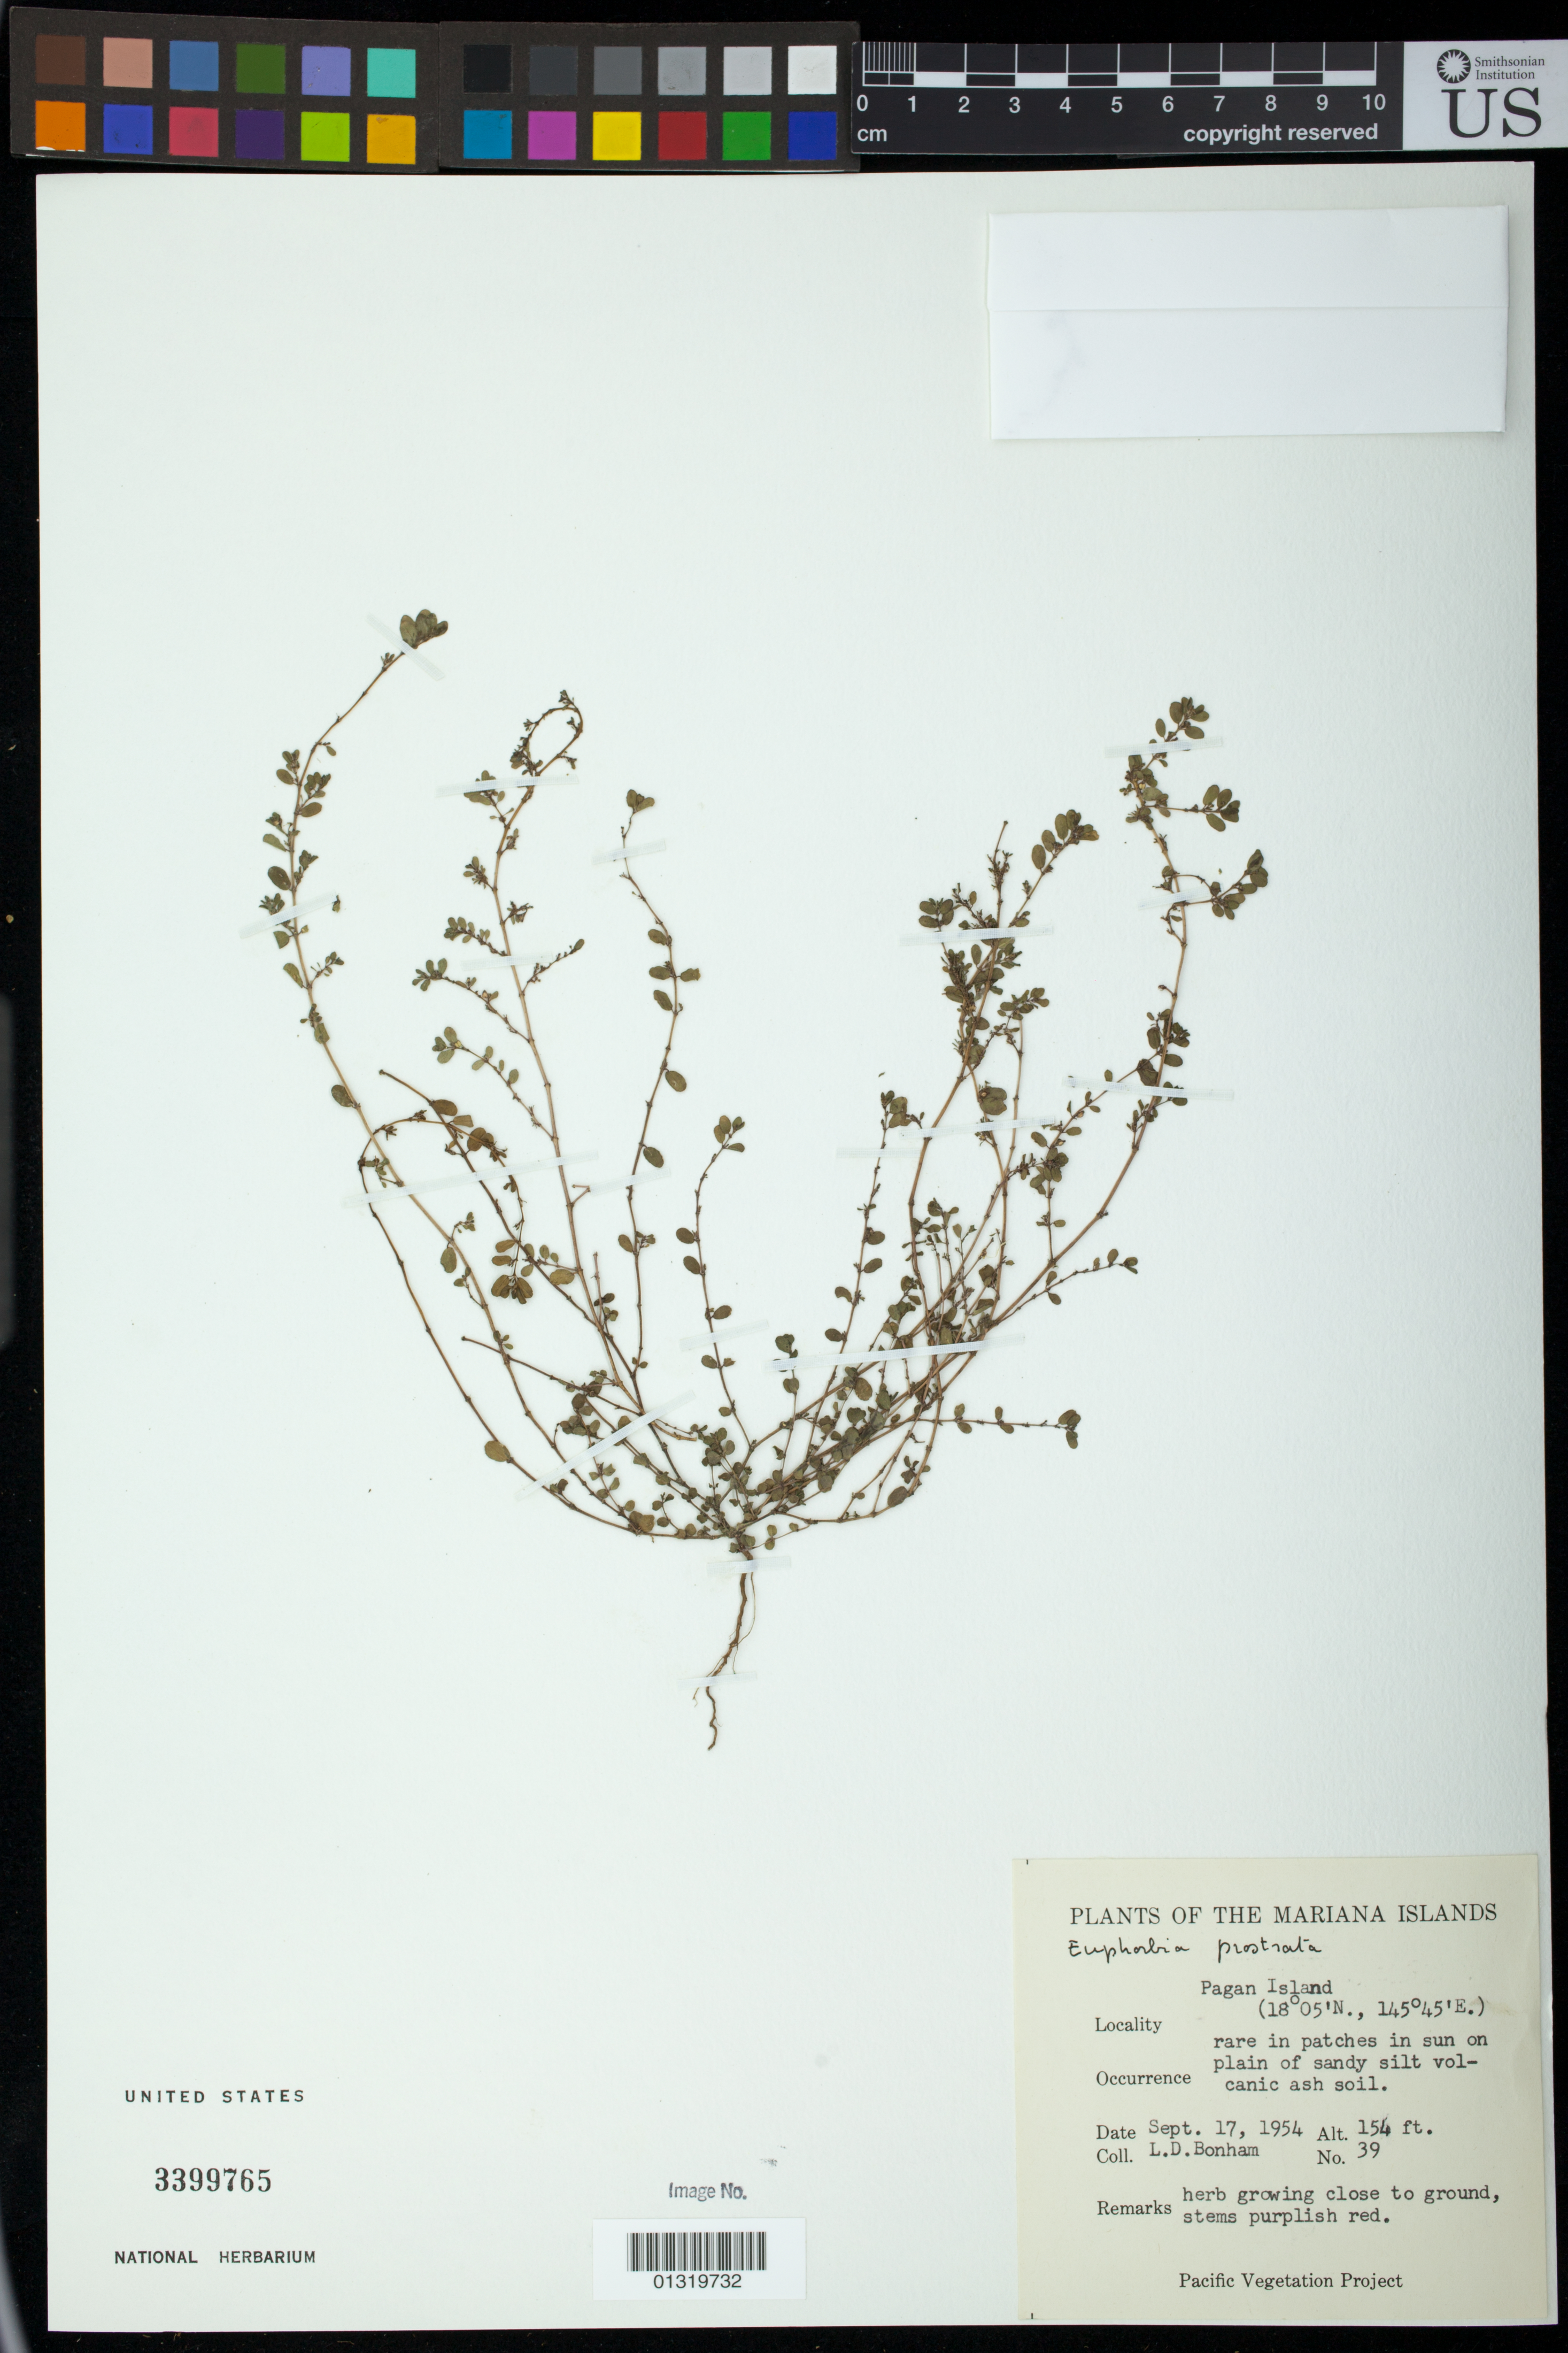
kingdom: Plantae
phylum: Tracheophyta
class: Magnoliopsida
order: Malpighiales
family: Euphorbiaceae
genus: Euphorbia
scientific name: Euphorbia prostrata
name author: Aiton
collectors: L. D. Bonham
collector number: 39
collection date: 1954-09-17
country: Northern Mariana Islands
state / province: Northern Islands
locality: Pagan Island: rare in patches in sun on plain of sandy silt volcanic ash soil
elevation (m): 47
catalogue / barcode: US 3399765